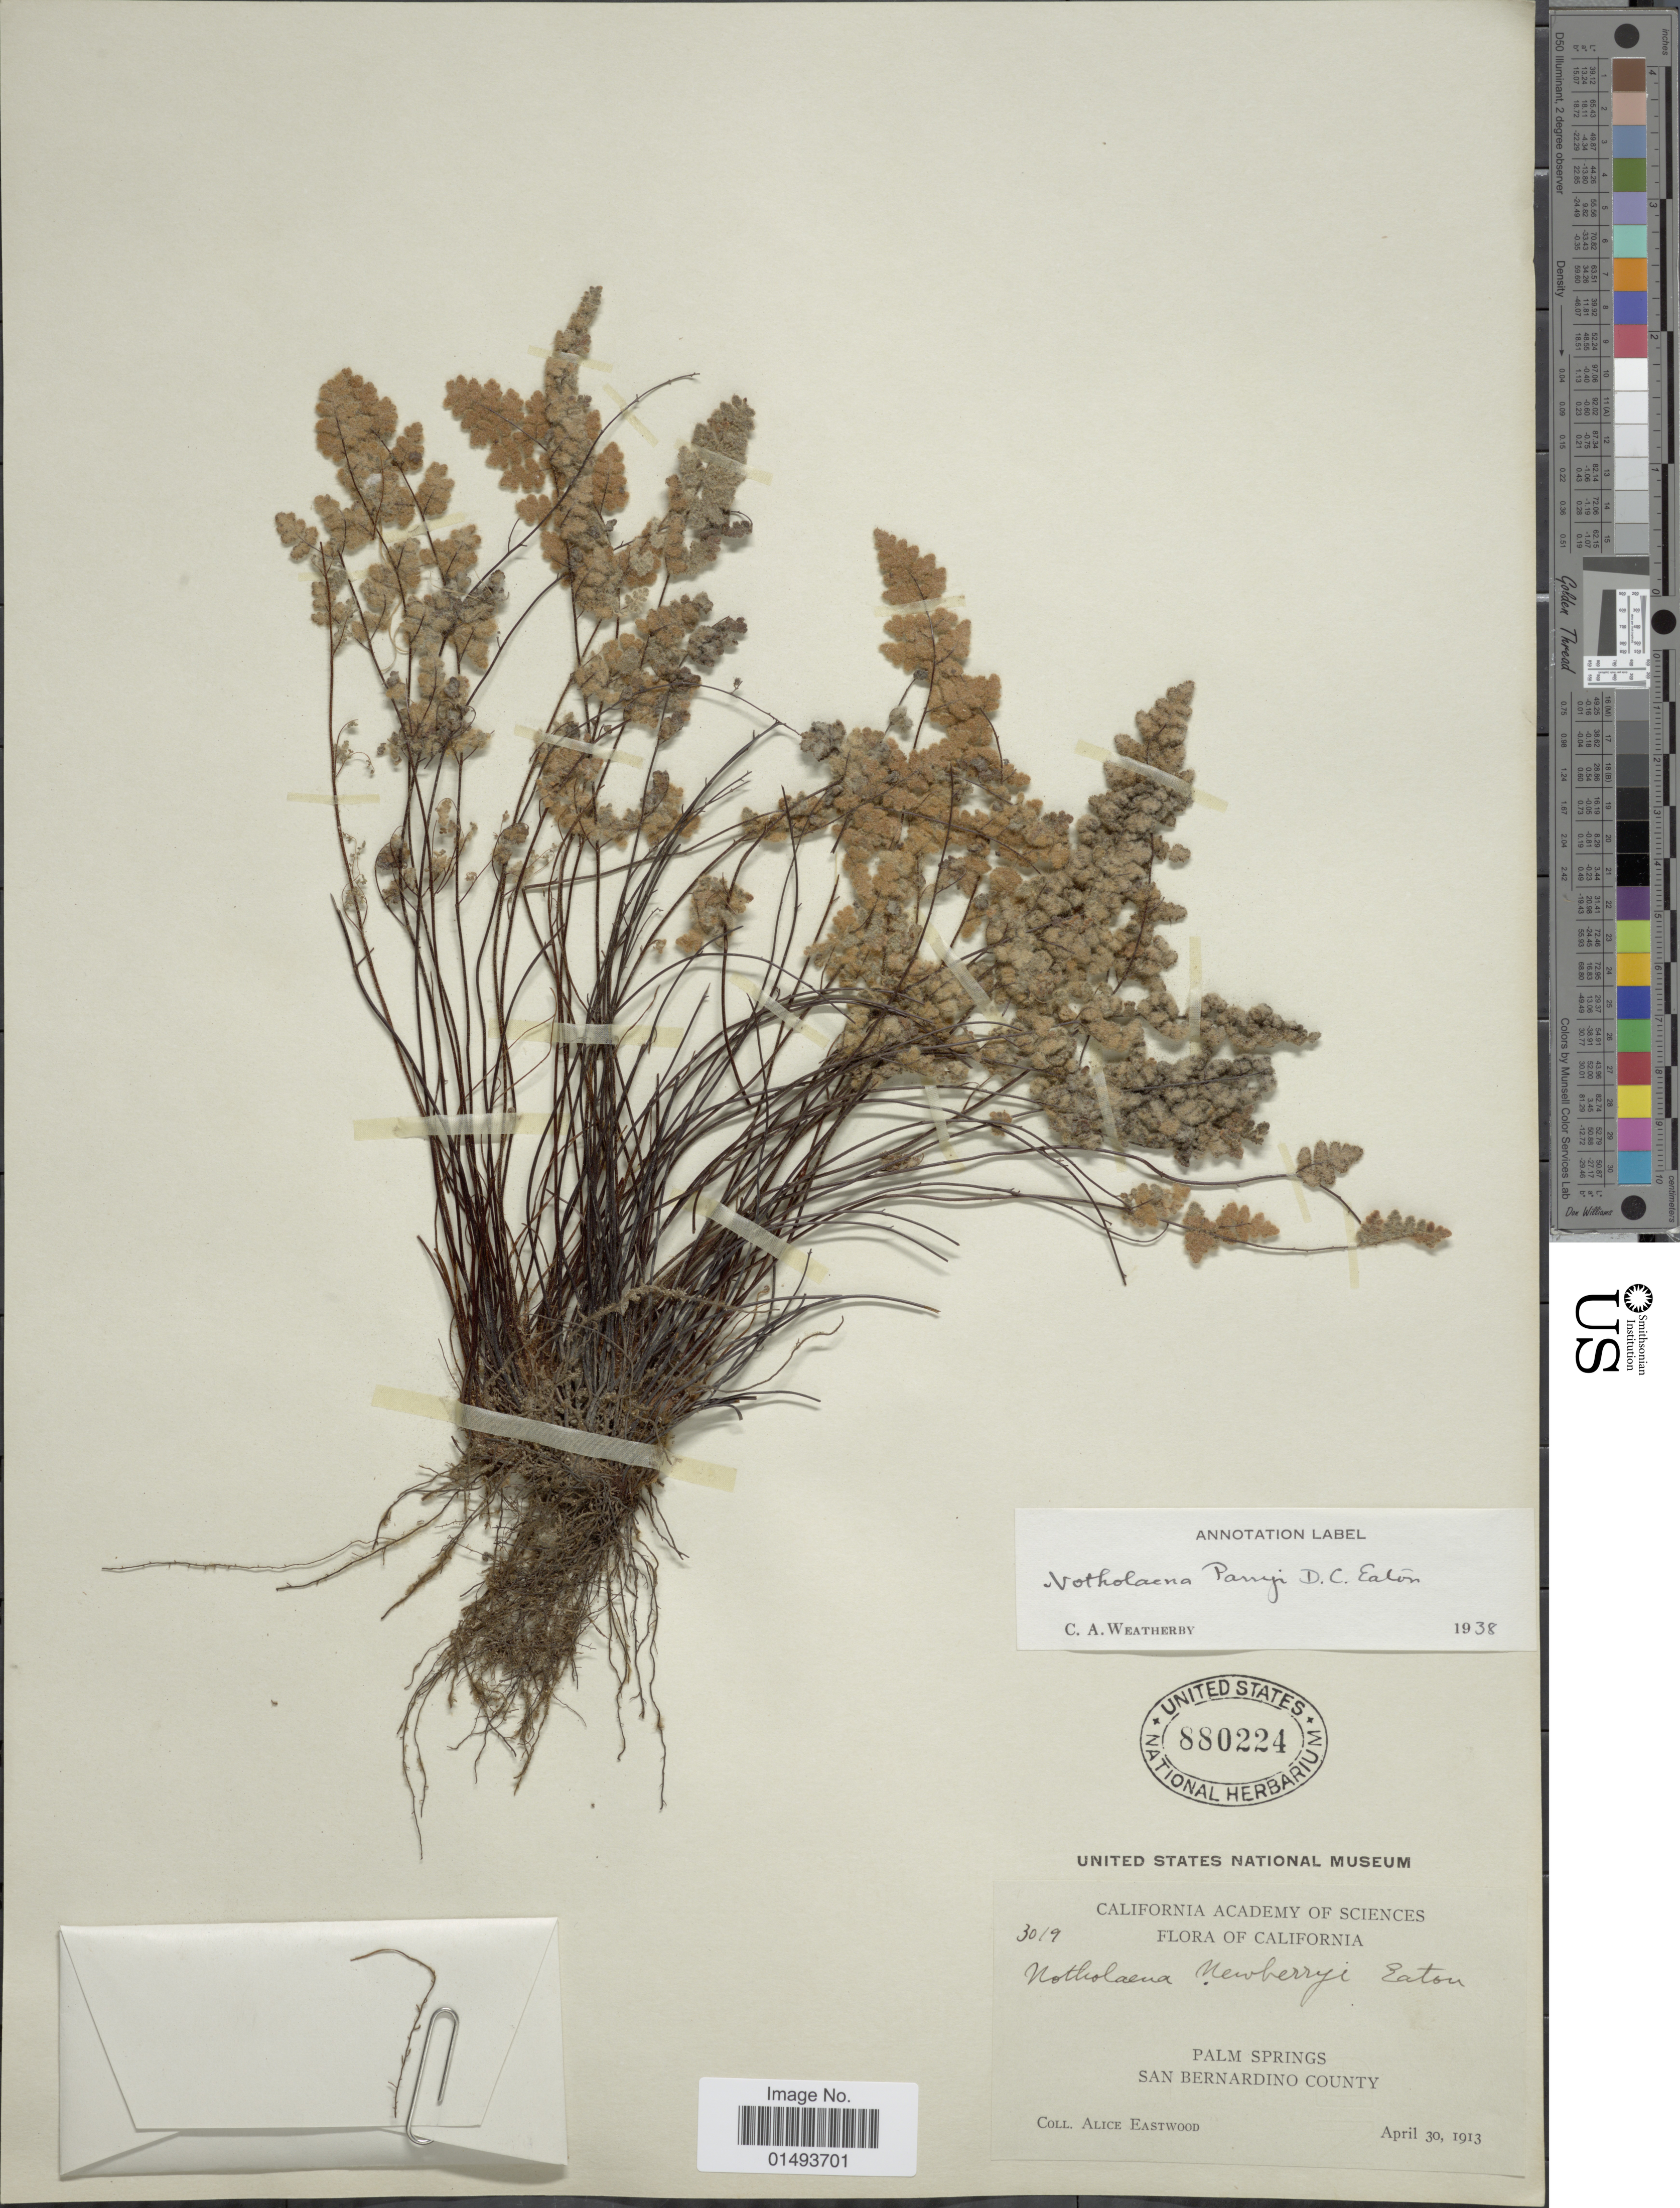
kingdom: Plantae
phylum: Tracheophyta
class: Polypodiopsida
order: Polypodiales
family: Pteridaceae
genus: Myriopteris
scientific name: Myriopteris parryi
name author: (D.C. Eaton) Grusz & Windham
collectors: A. Eastwood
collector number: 3019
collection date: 1913-04-30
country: United States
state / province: California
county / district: San Bernardino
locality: Flora of California, Palm Springs, San Bernardino County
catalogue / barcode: US 880224